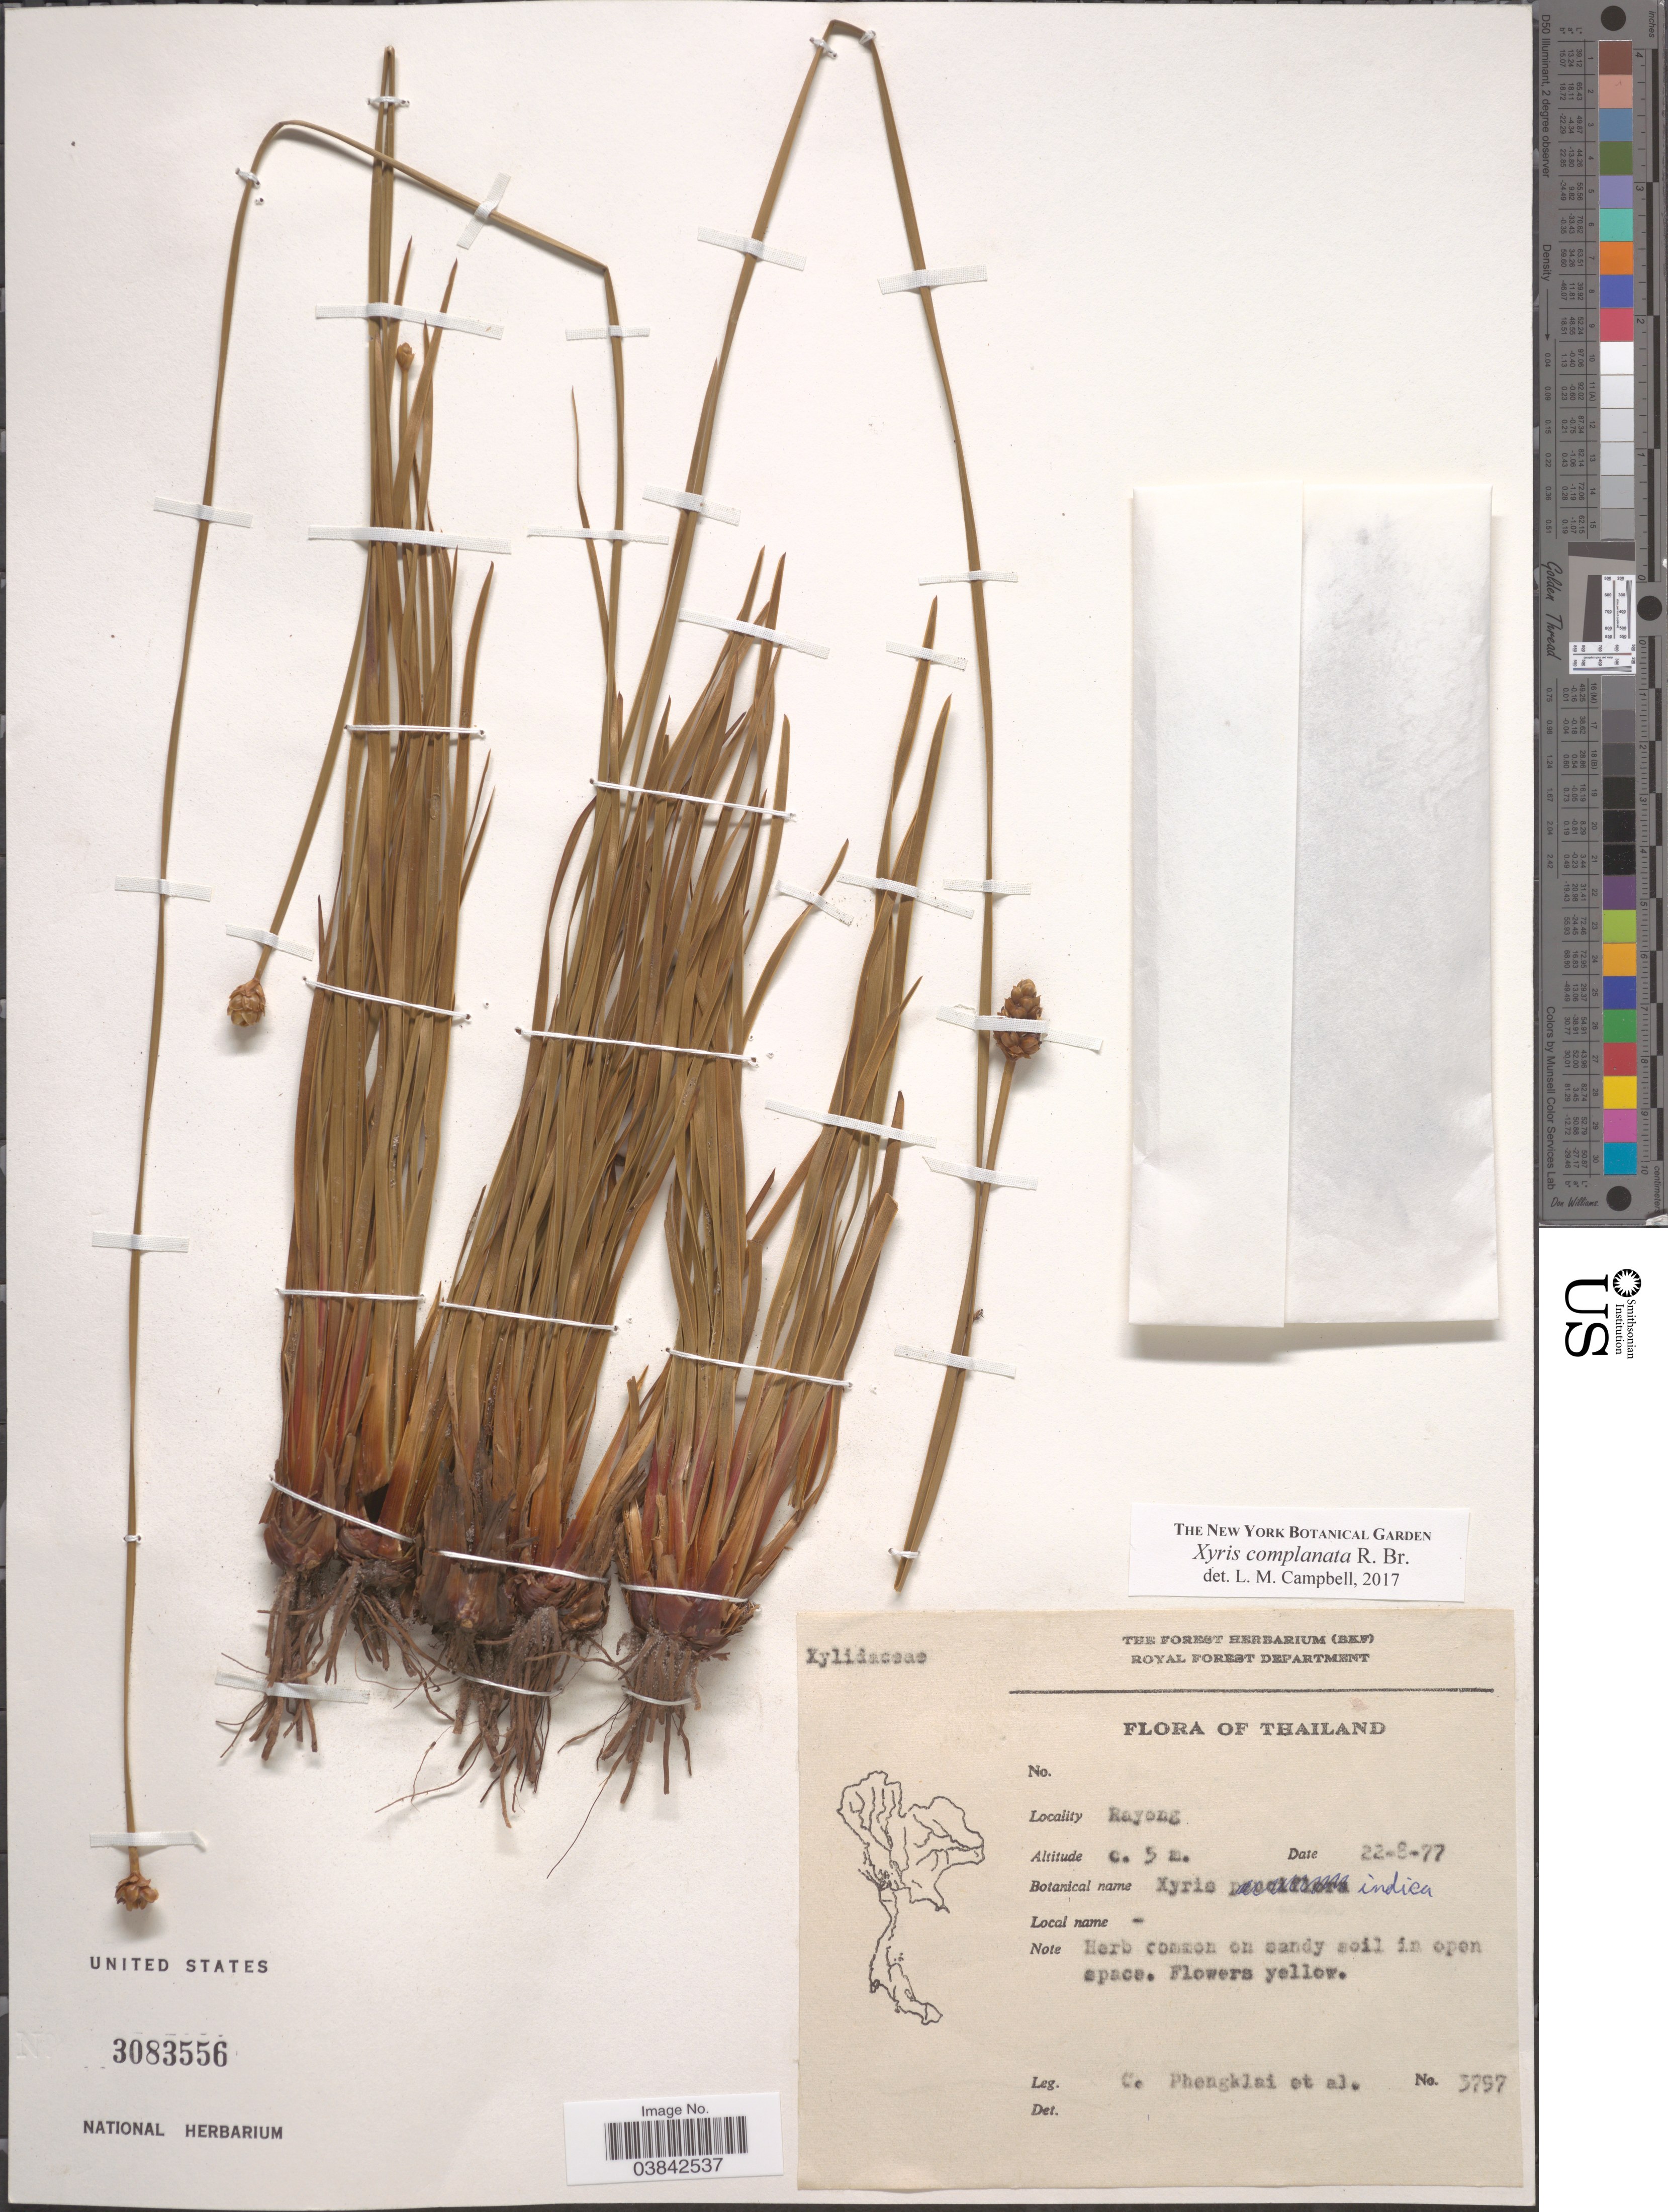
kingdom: Plantae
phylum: Tracheophyta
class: Liliopsida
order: Poales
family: Xyridaceae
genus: Xyris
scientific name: Xyris complanata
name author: R. Br.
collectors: C. Phengklai & et al.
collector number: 3757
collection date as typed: Transcribed d/m/y: 22/8/77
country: Thailand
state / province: Rayong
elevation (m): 5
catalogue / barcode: US 3083556